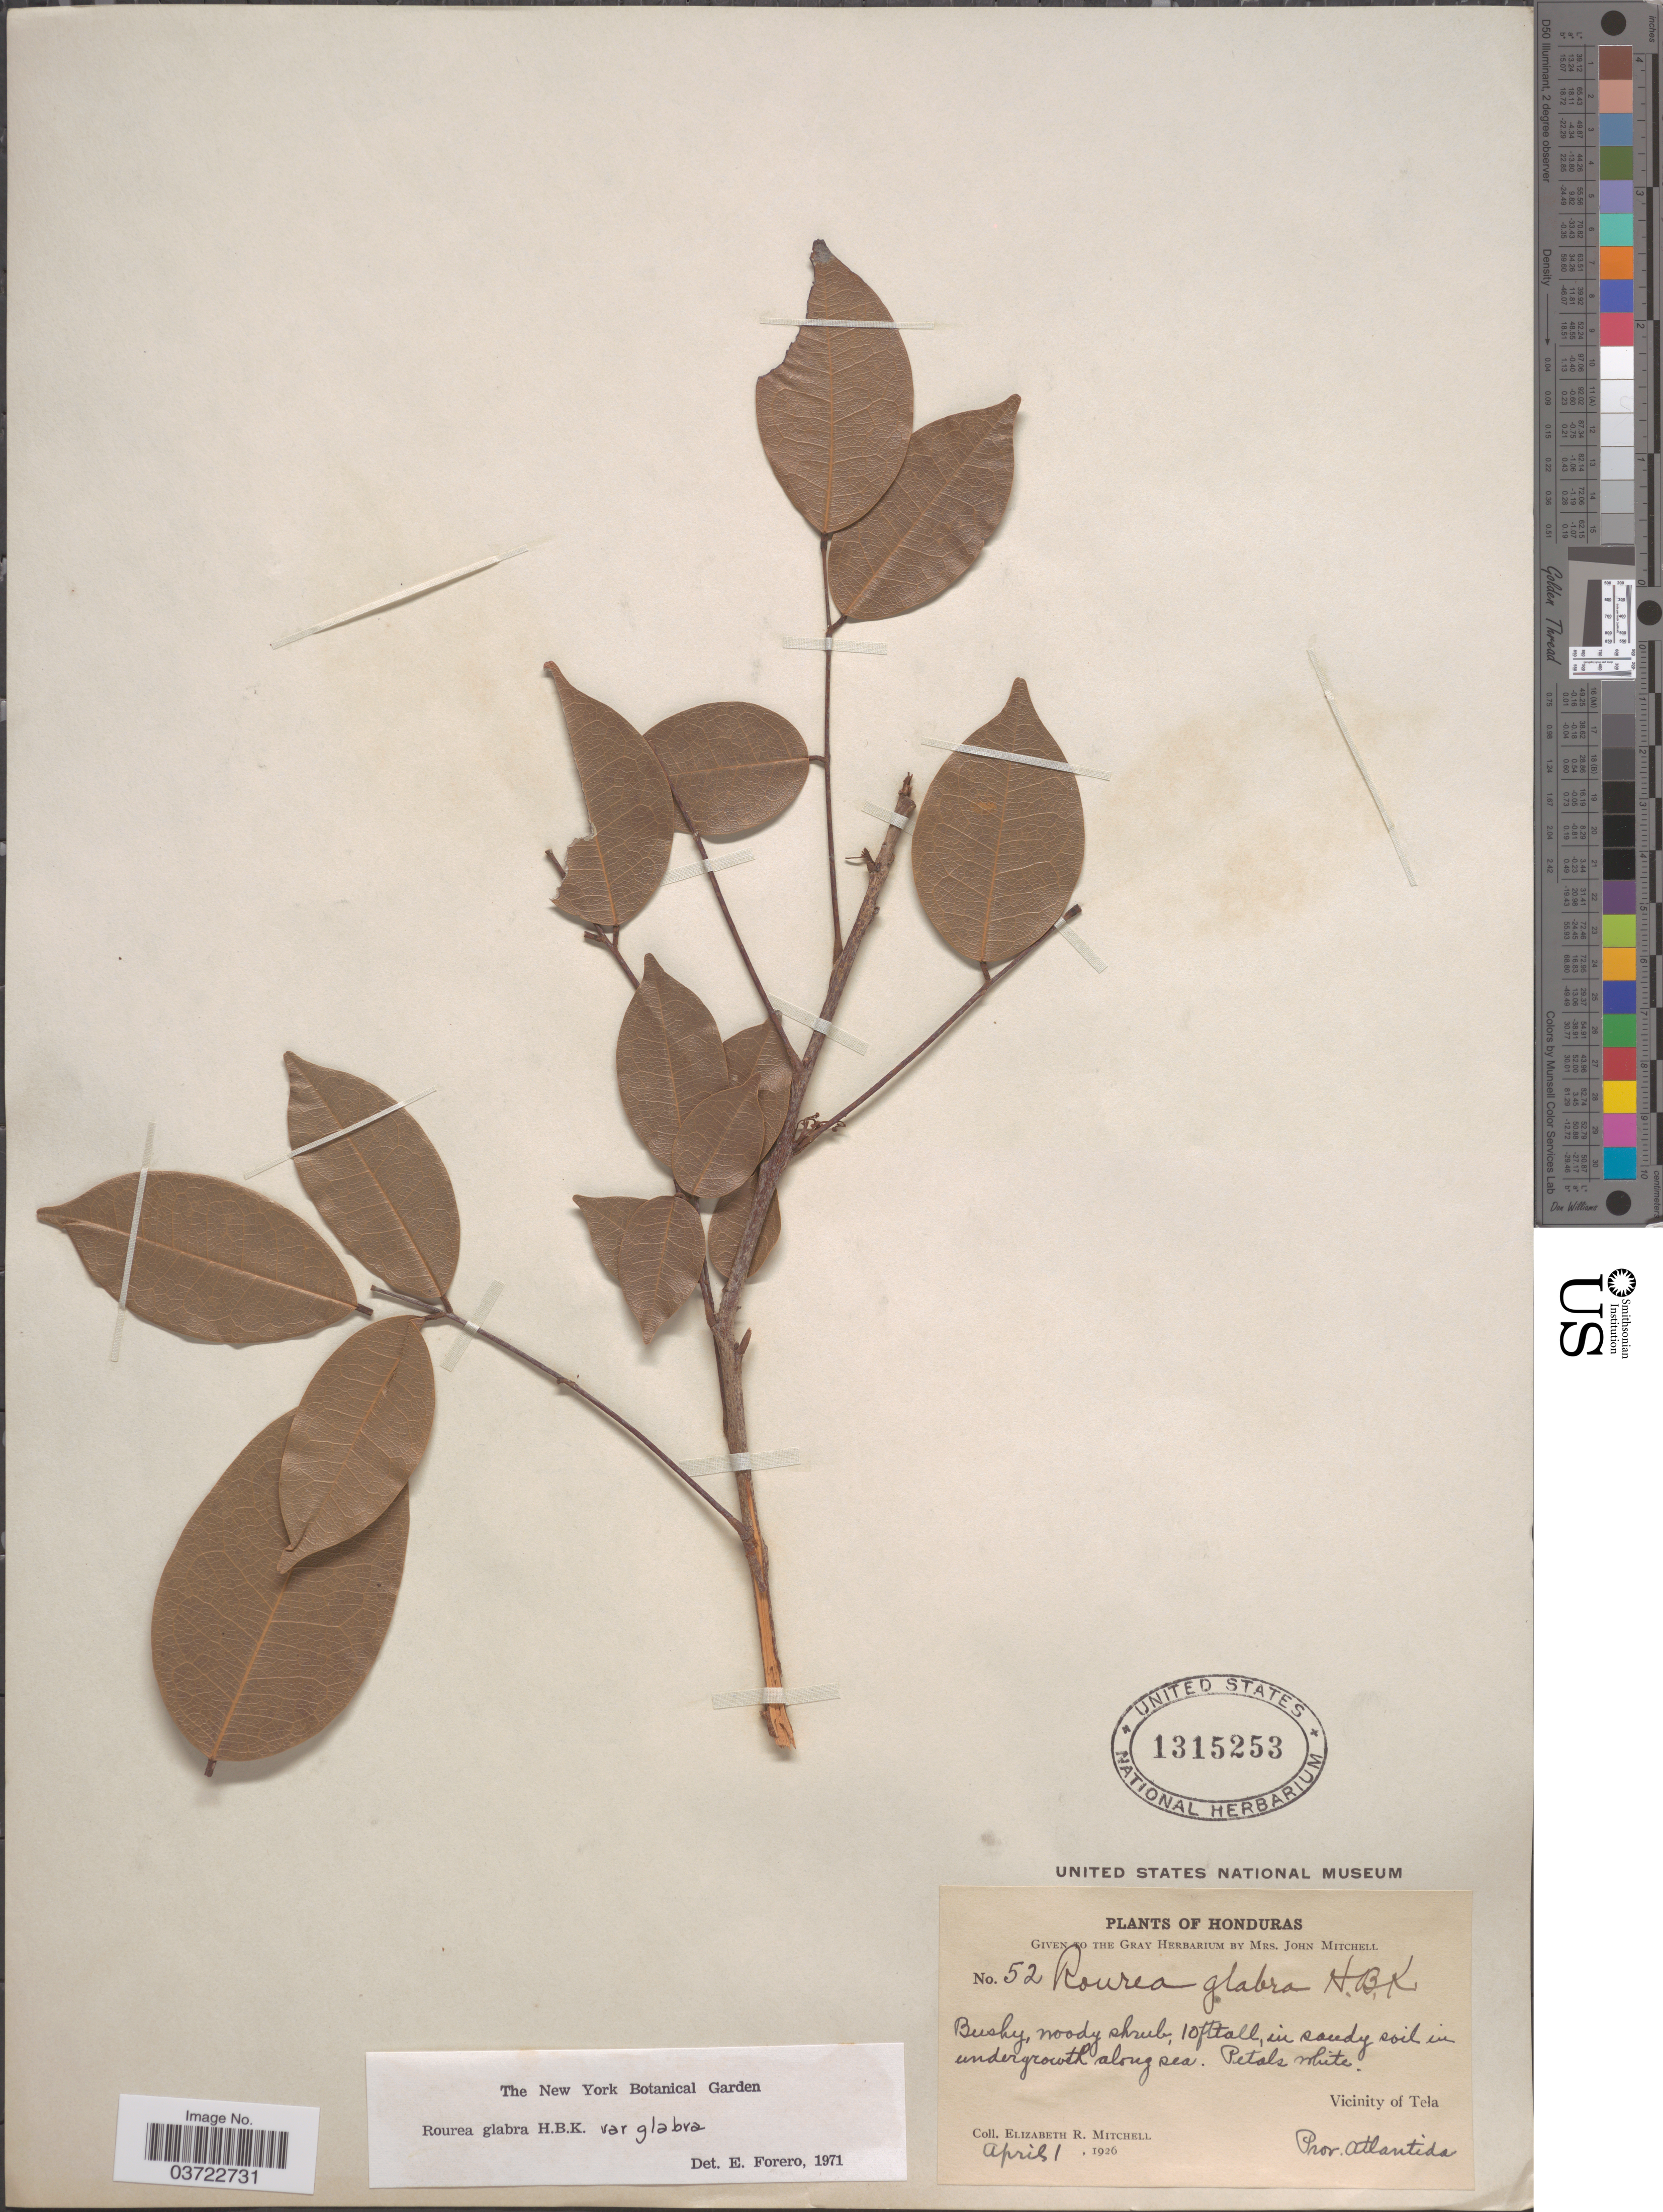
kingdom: Plantae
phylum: Tracheophyta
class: Magnoliopsida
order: Oxalidales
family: Connaraceae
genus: Rourea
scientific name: Rourea glabra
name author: Kunth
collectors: E. Mitchell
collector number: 52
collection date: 1926-04-01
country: Honduras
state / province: Atlantida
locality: Vicinity of Tela.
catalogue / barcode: US 1315253